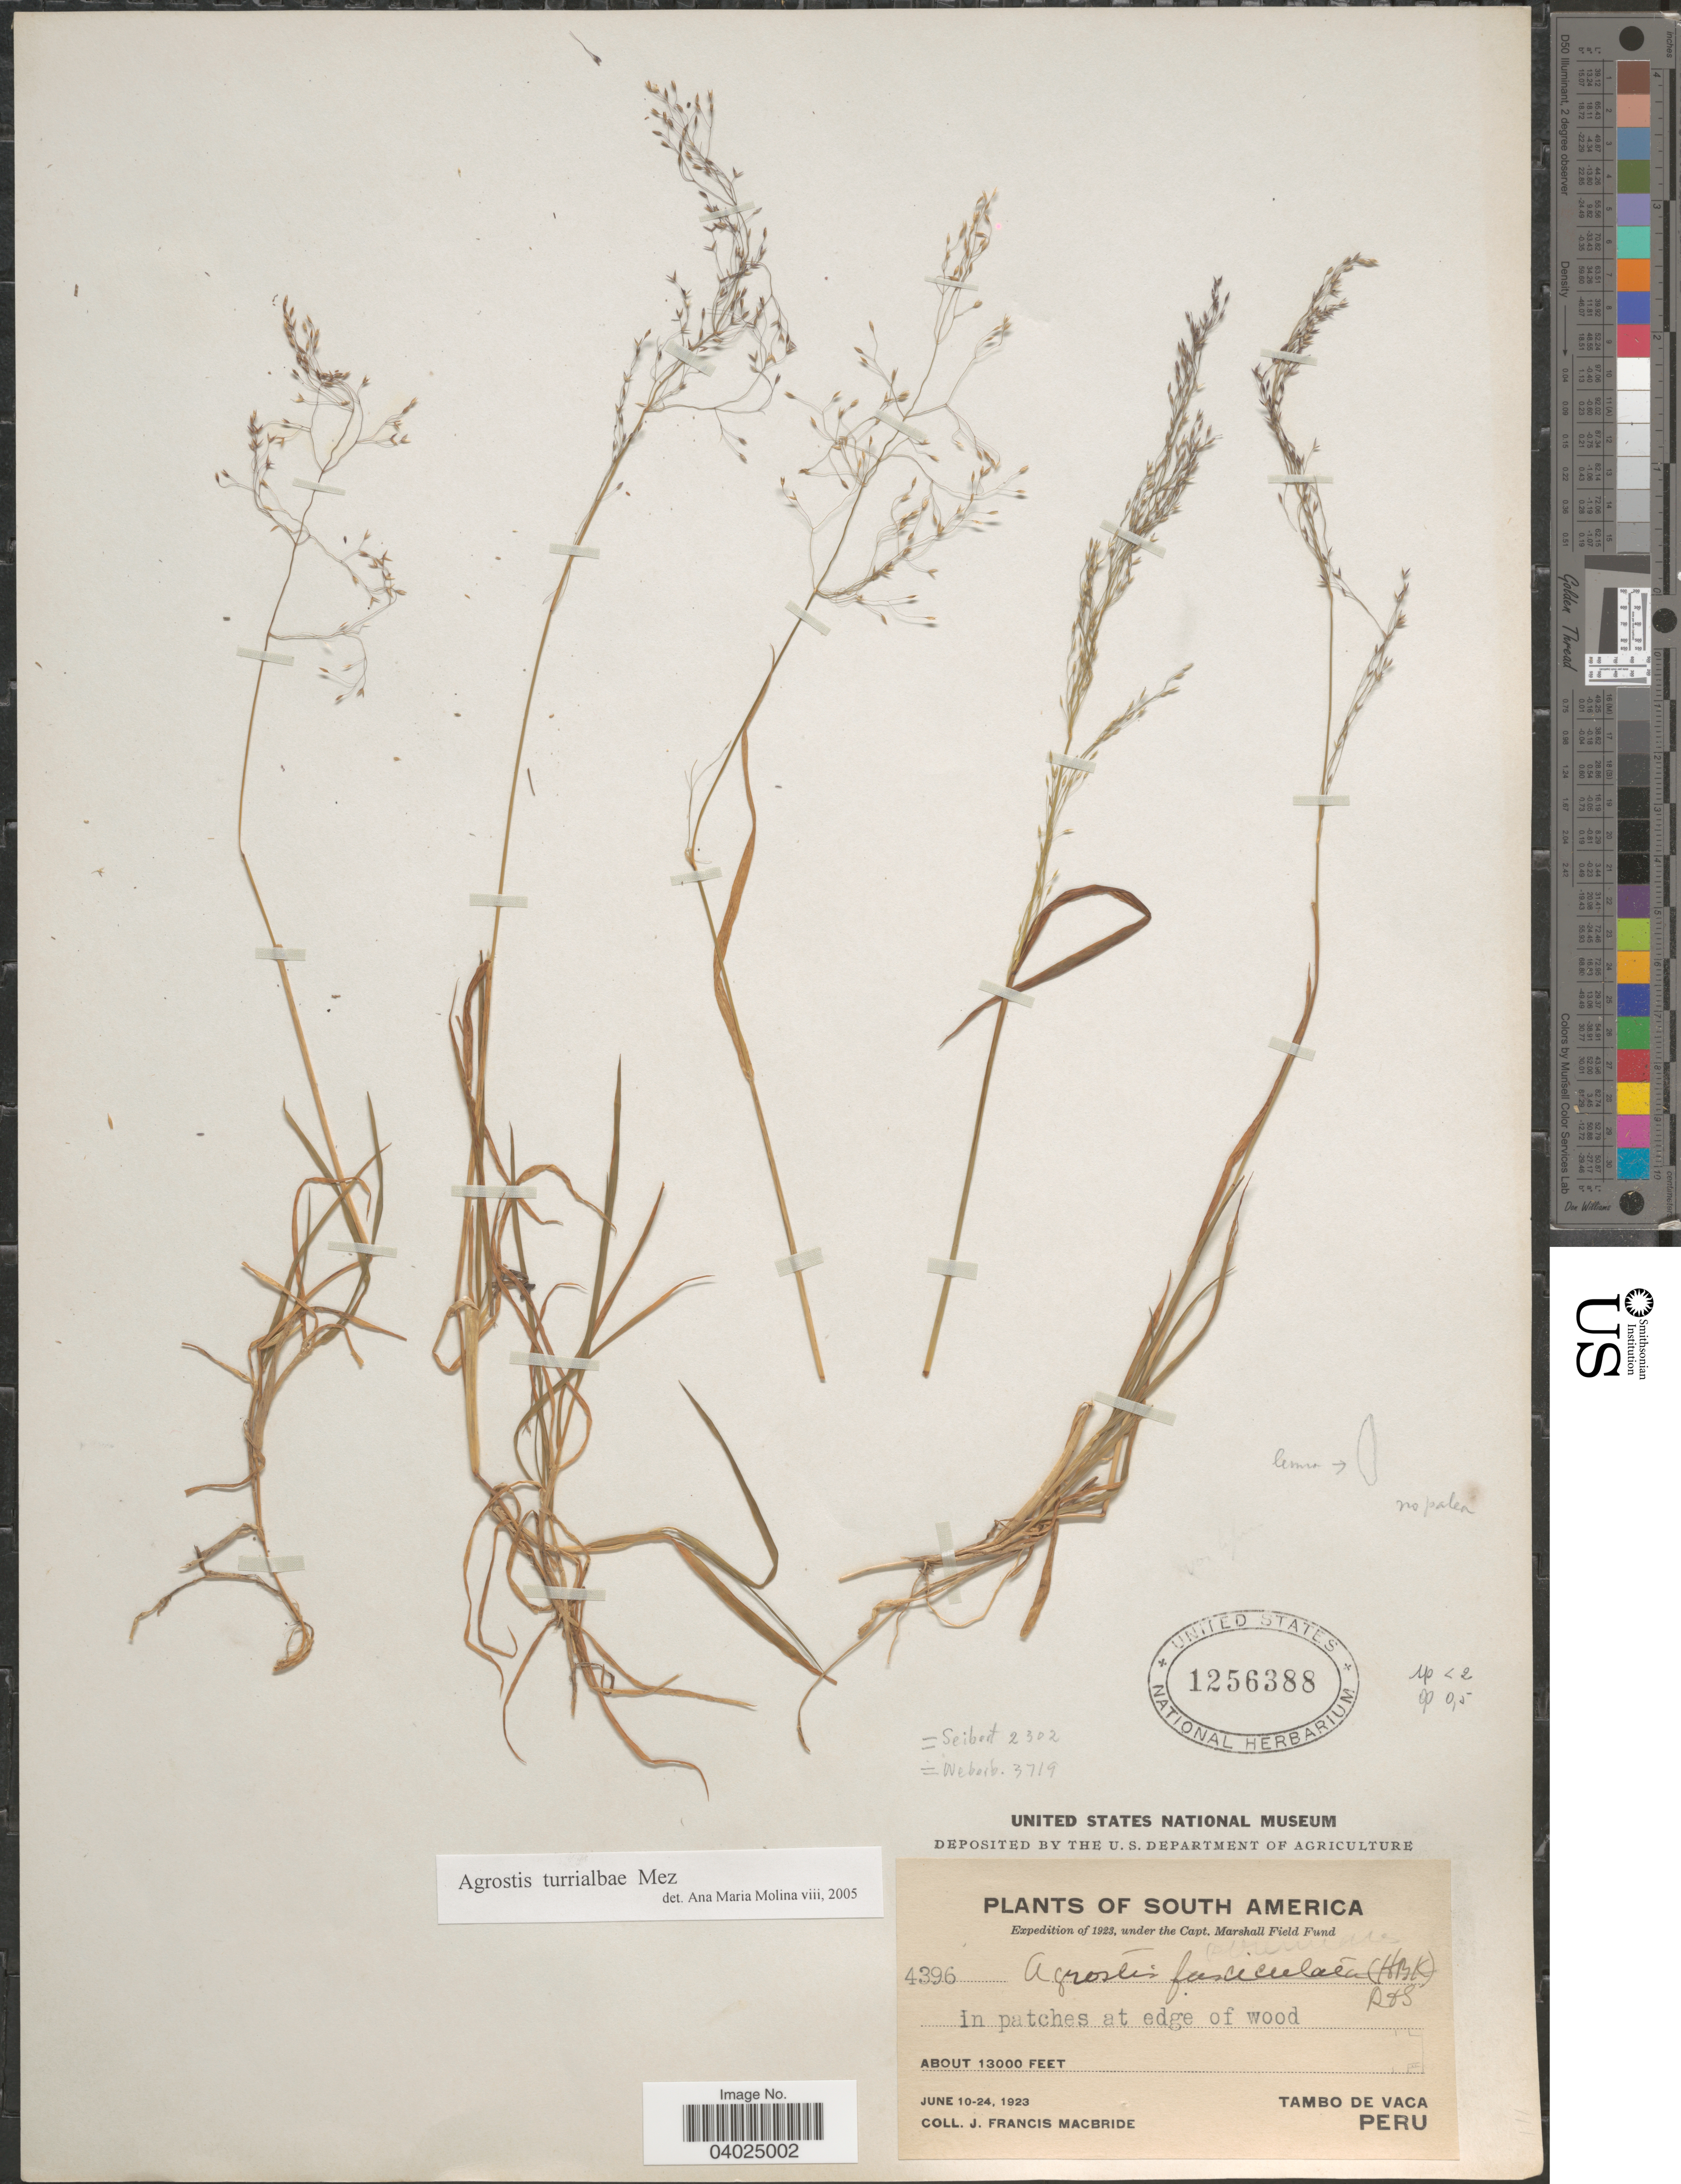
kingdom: Plantae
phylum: Tracheophyta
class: Liliopsida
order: Poales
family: Poaceae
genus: Agrostis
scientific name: Agrostis turrialbae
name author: Mez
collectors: J. F. Macbride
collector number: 4396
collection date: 1923-06-10/1923-06-24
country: Peru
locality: Tambo de Vaca.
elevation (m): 3962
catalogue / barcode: US 1256388